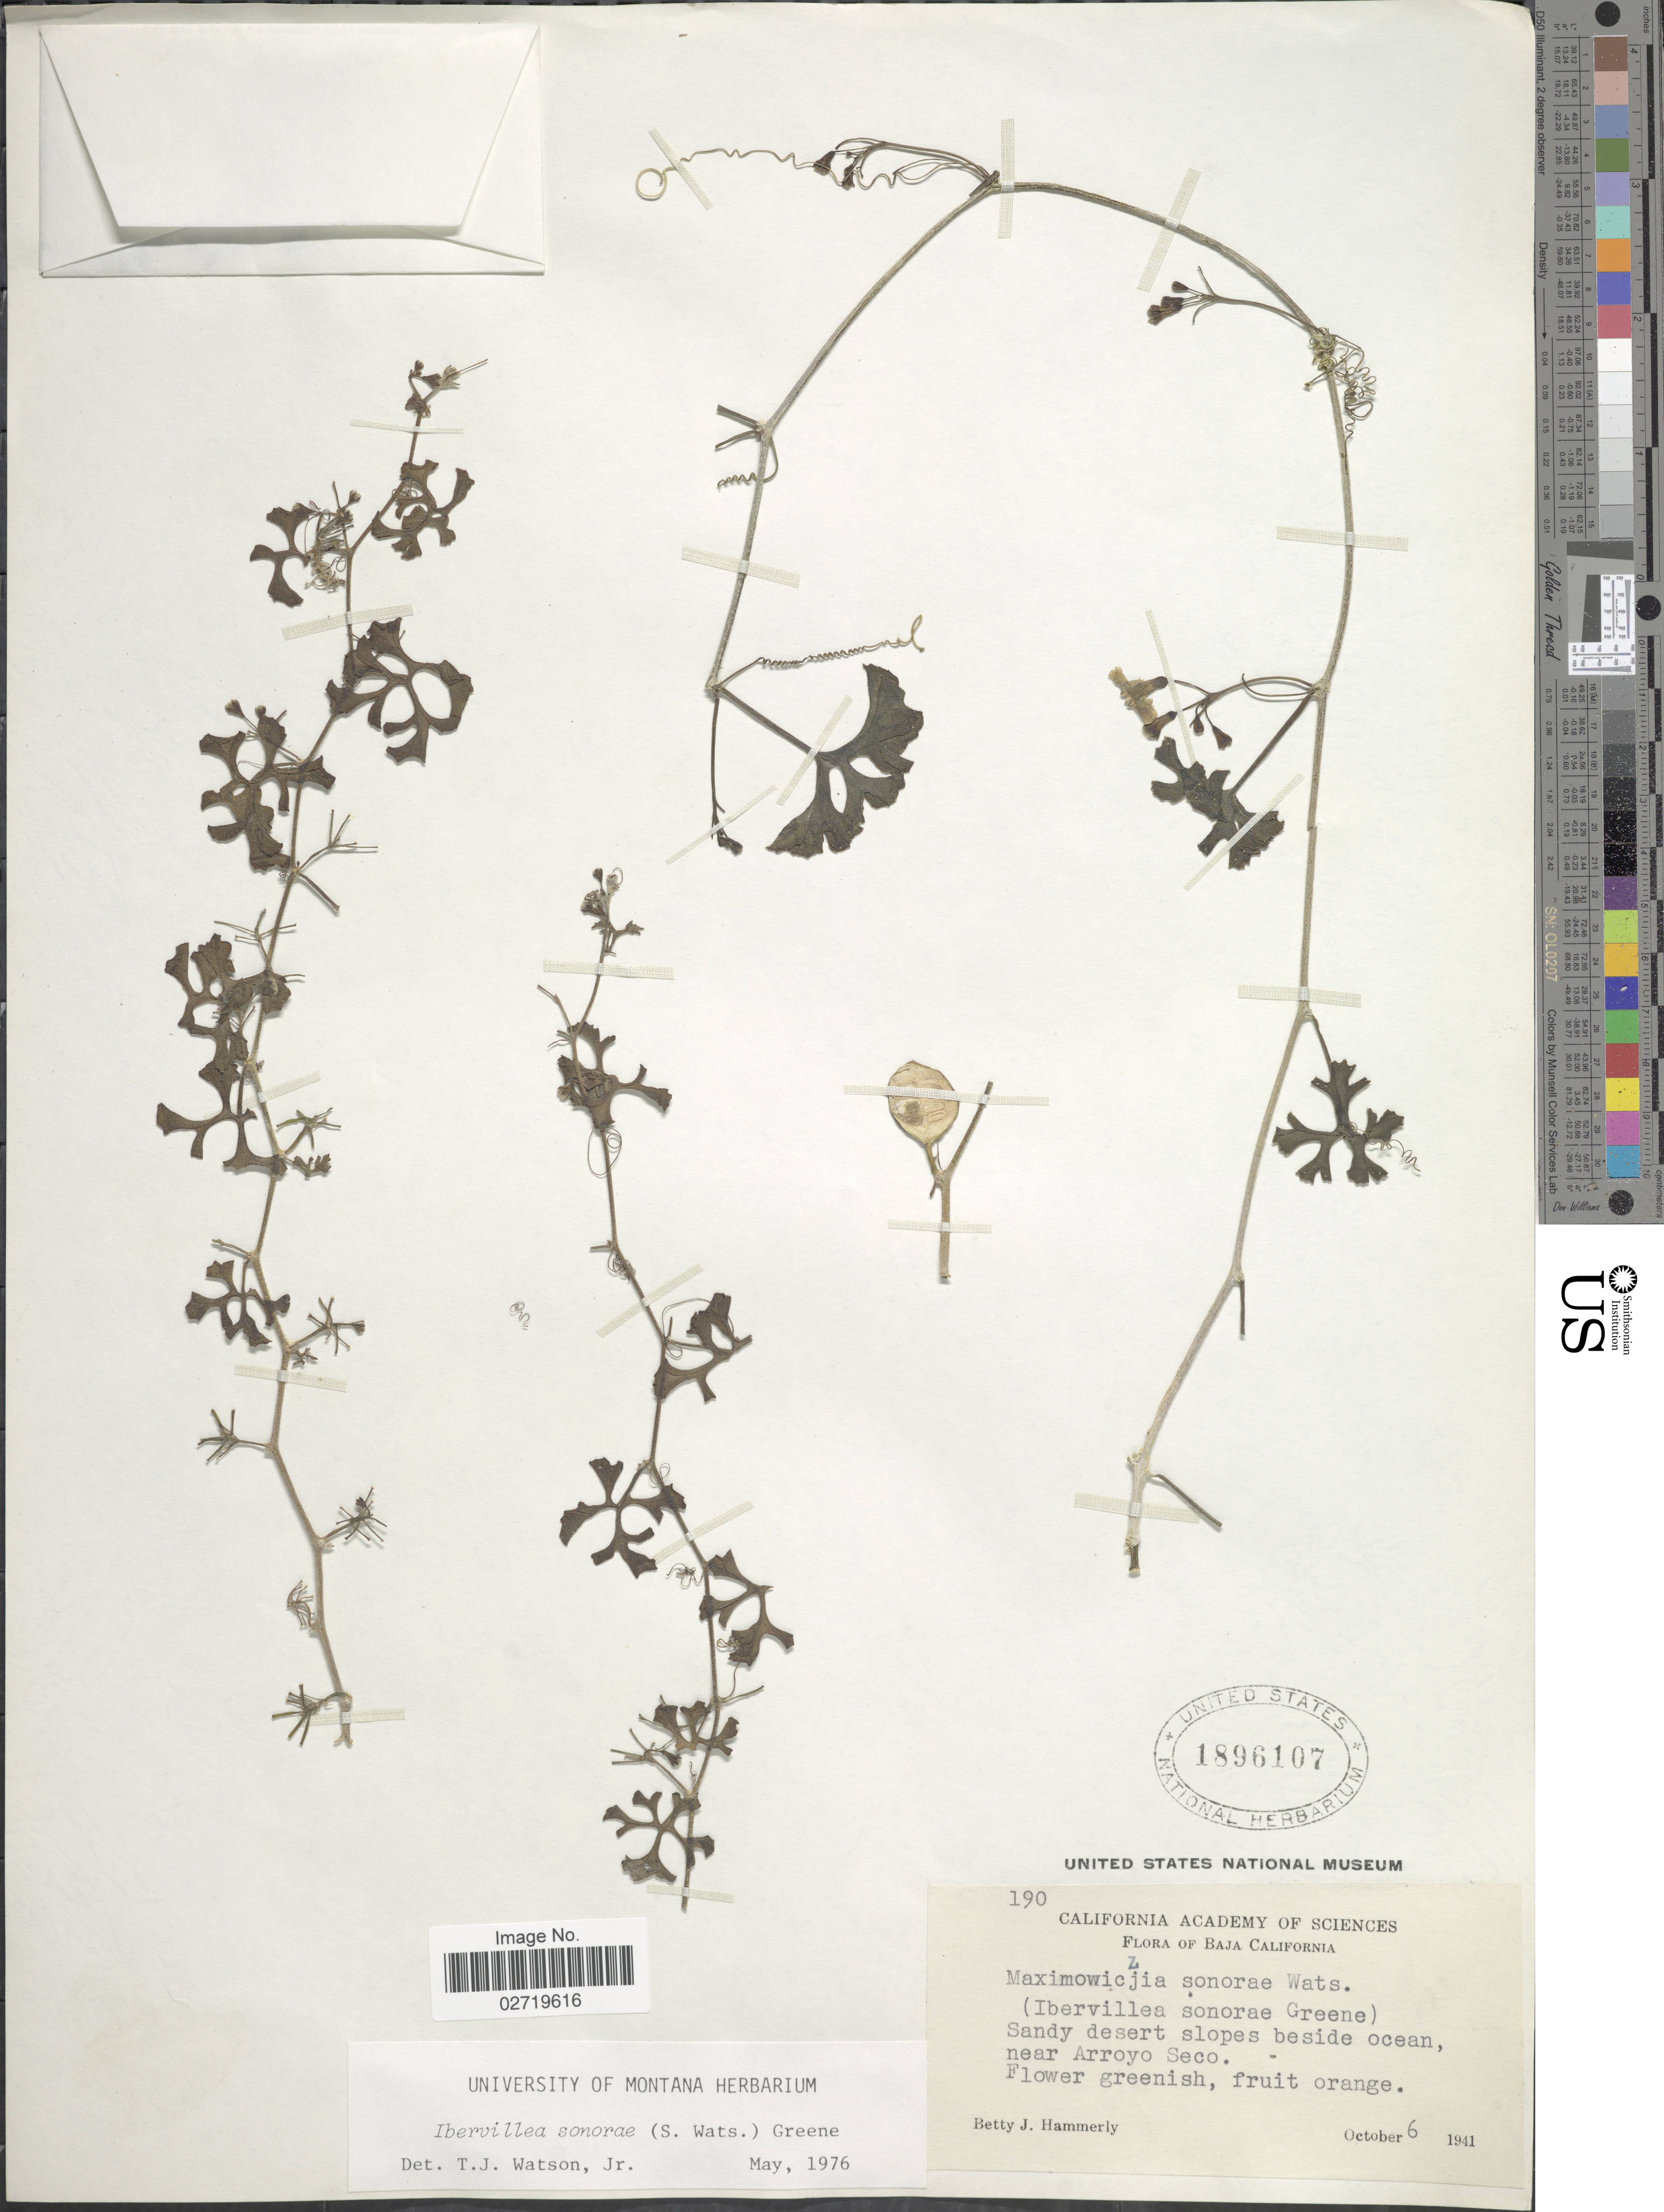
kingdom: Plantae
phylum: Tracheophyta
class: Magnoliopsida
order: Cucurbitales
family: Cucurbitaceae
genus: Ibervillea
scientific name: Ibervillea sonorae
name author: (S. Watson) Greene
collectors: B. J. Hammerly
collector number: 190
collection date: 1941-10-06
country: Mexico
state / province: Baja California Norte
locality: Sandy desert slopes beside ocean, near Arroyo Seco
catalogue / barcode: US 1896107